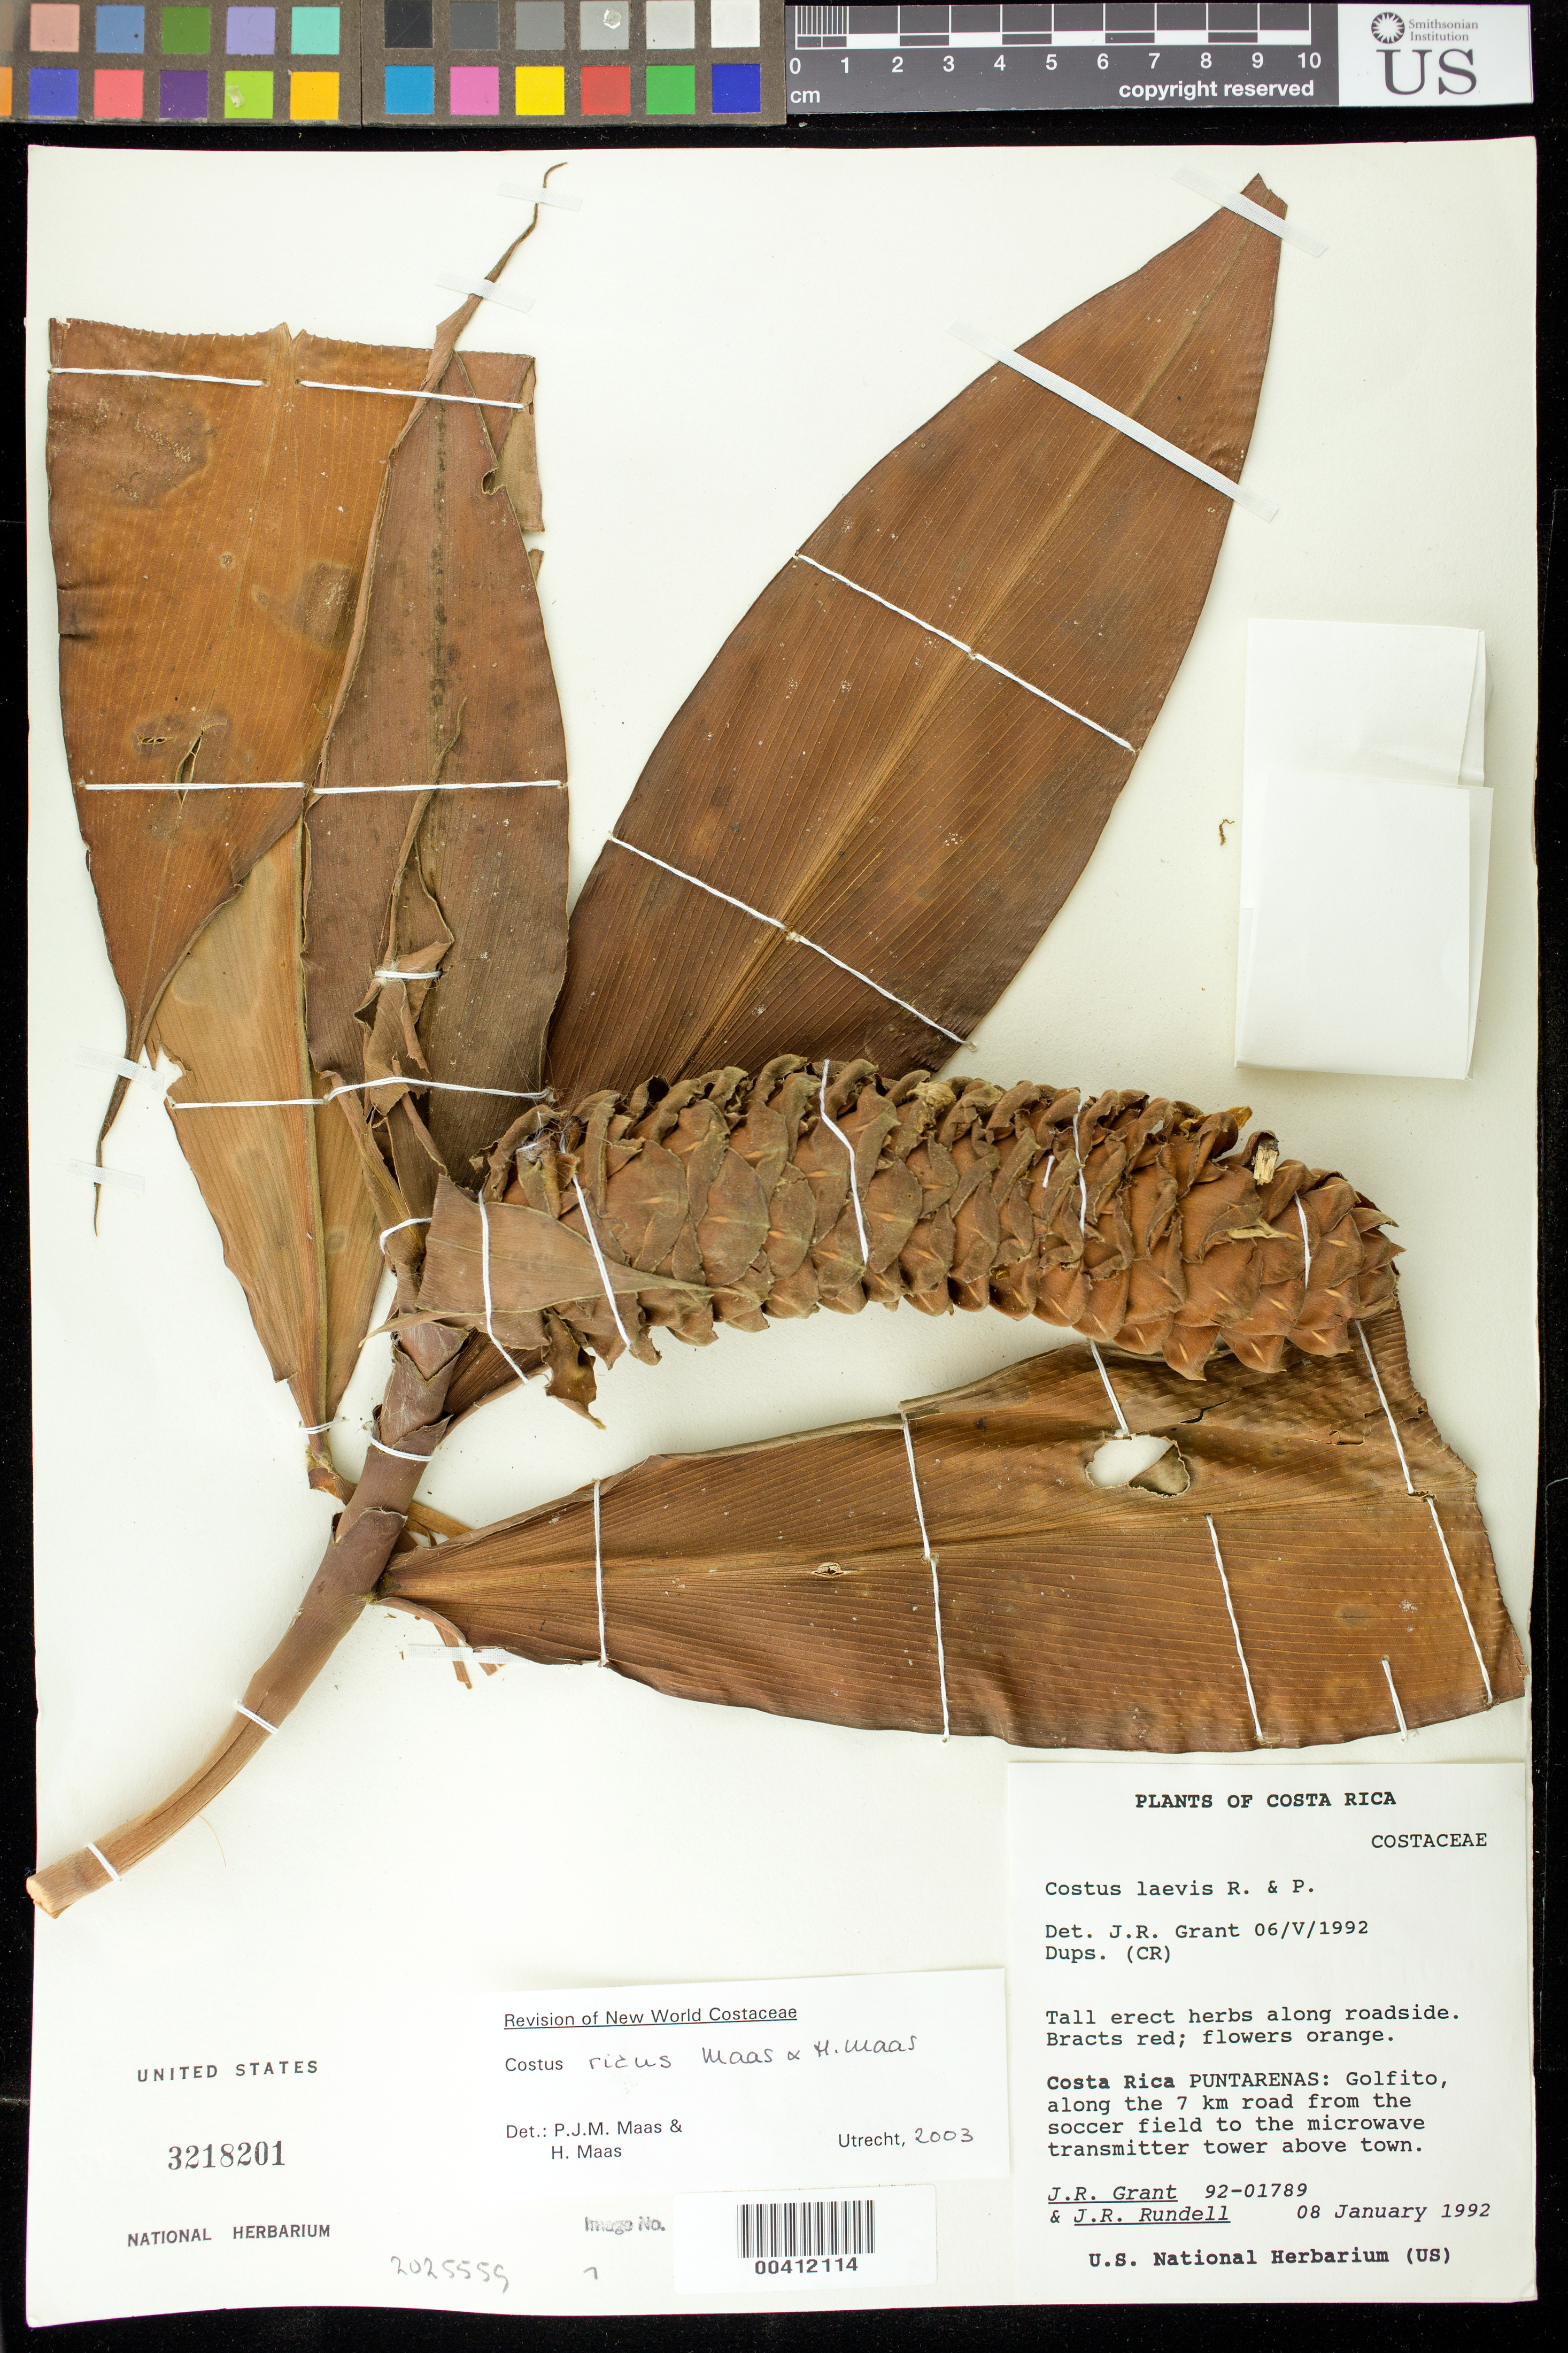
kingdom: Plantae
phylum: Tracheophyta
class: Liliopsida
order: Zingiberales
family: Costaceae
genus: Costus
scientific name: Costus laevis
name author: Ruiz & Pav.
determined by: Grant, J. R., (SWITZERLAND)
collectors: J. R. Grant & J. R. Rundell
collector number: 92-01789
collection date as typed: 08 Jan 1992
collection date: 1992-01-08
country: Costa Rica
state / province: Puntarenas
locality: Golfito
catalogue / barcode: US 3218201